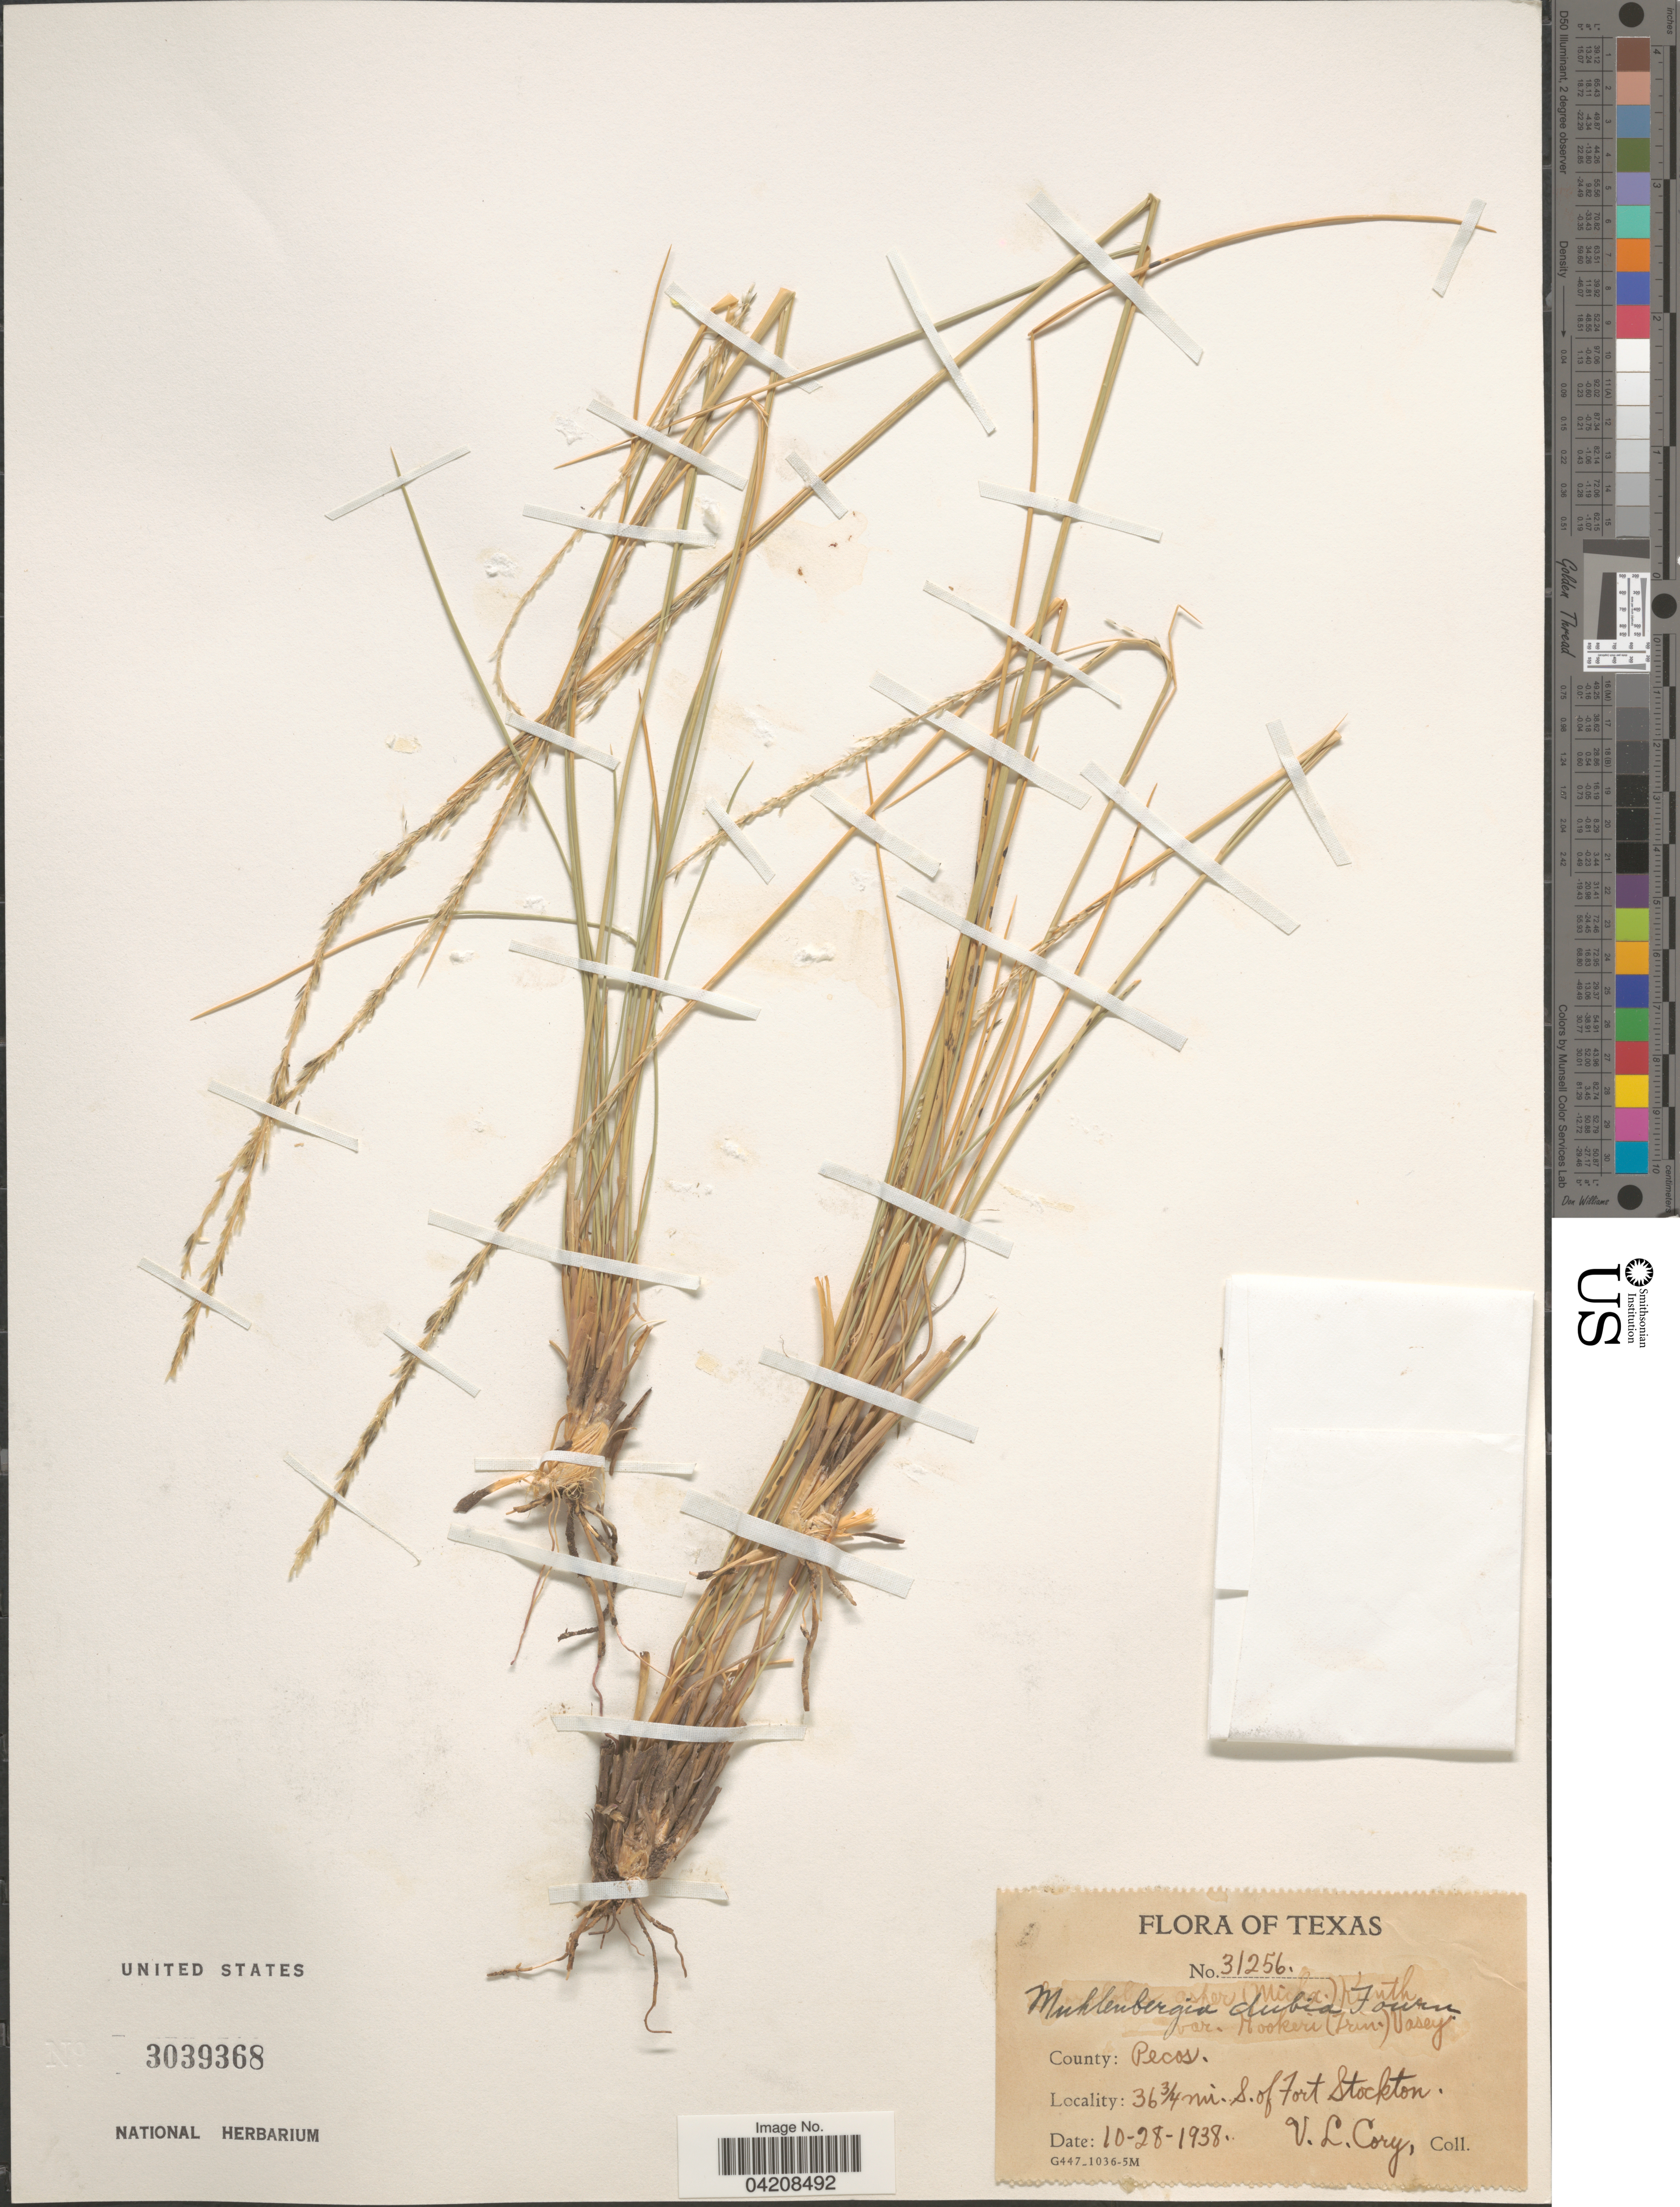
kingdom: Plantae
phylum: Tracheophyta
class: Liliopsida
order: Poales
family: Poaceae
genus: Muhlenbergia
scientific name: Muhlenbergia dubia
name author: E. Fourn.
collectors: V. Cory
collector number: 31256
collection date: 1938-10-28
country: United States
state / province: Texas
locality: County: Pecos. 36¾ mi. S. of Fort Stockton.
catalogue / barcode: US 3039368